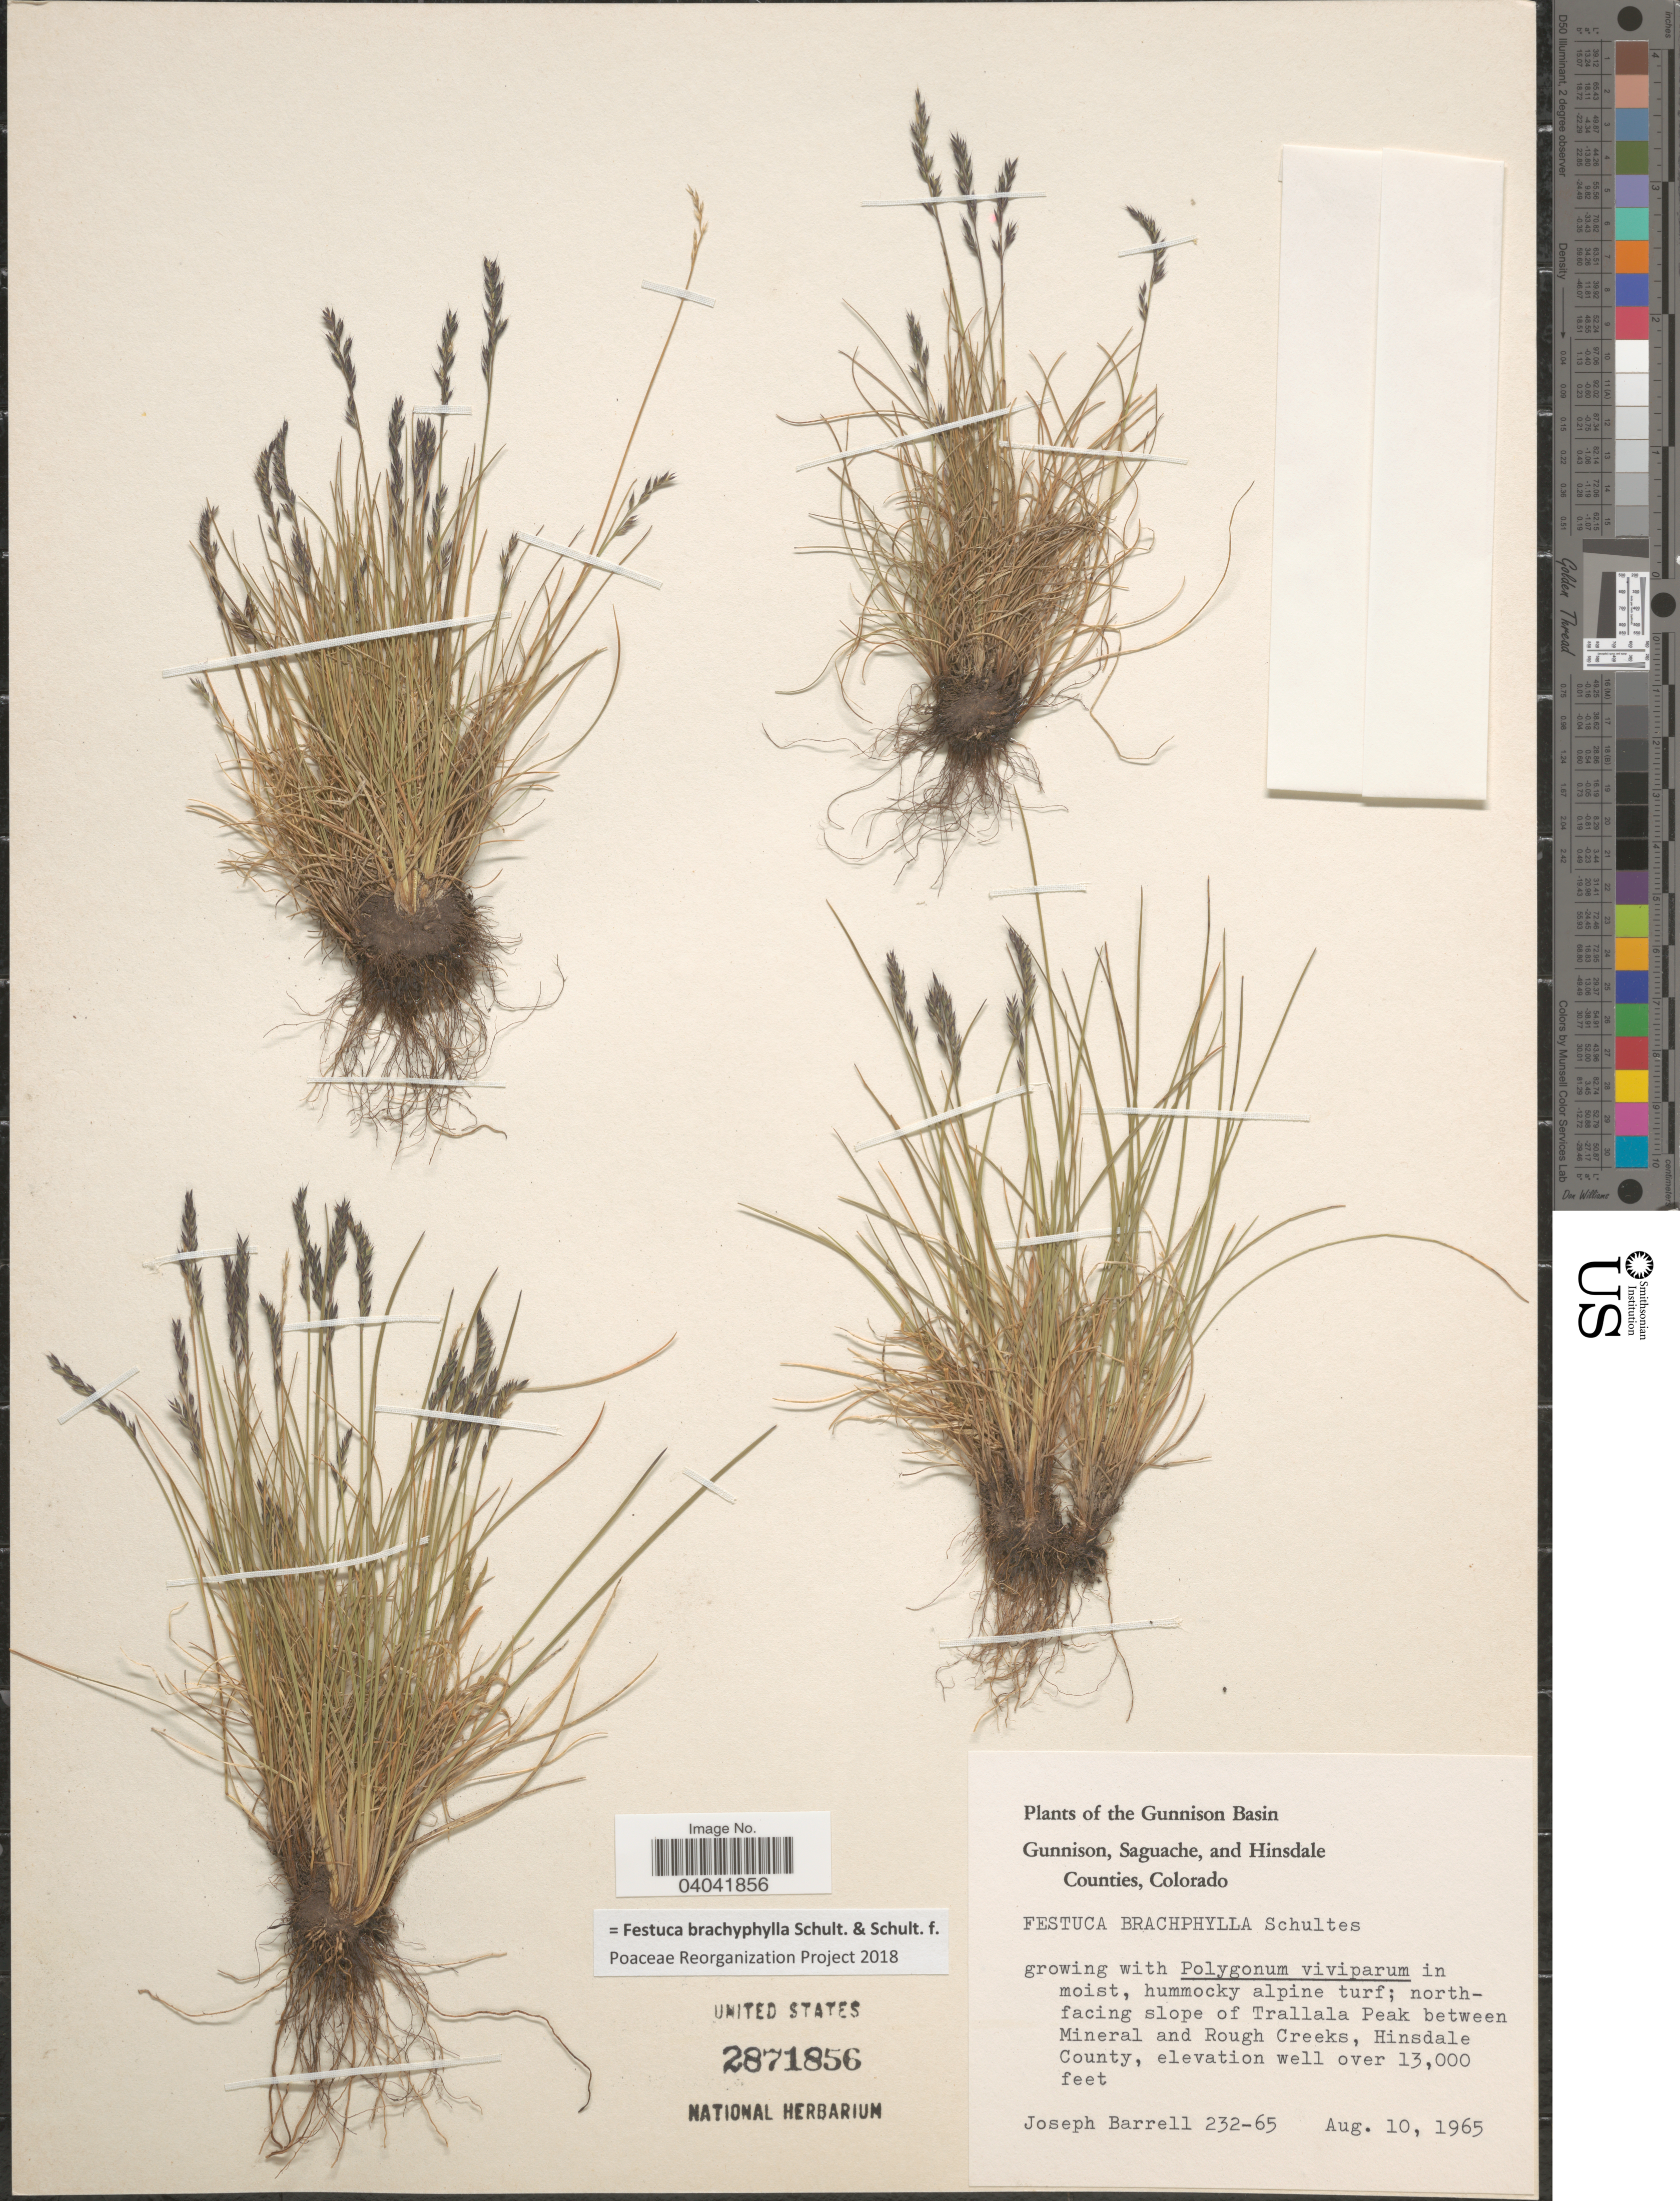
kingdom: Plantae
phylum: Tracheophyta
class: Liliopsida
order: Poales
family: Poaceae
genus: Festuca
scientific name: Festuca brachyphylla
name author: Schult. & Schult. f.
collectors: J. Barrell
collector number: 232-65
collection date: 1965-08-10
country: United States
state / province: Colorado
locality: The Gunnison Basin. North-facing slope of Trallala Peak between Mineral and Rough Creeks, Hinsdale County.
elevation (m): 3962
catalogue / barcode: US 2871856